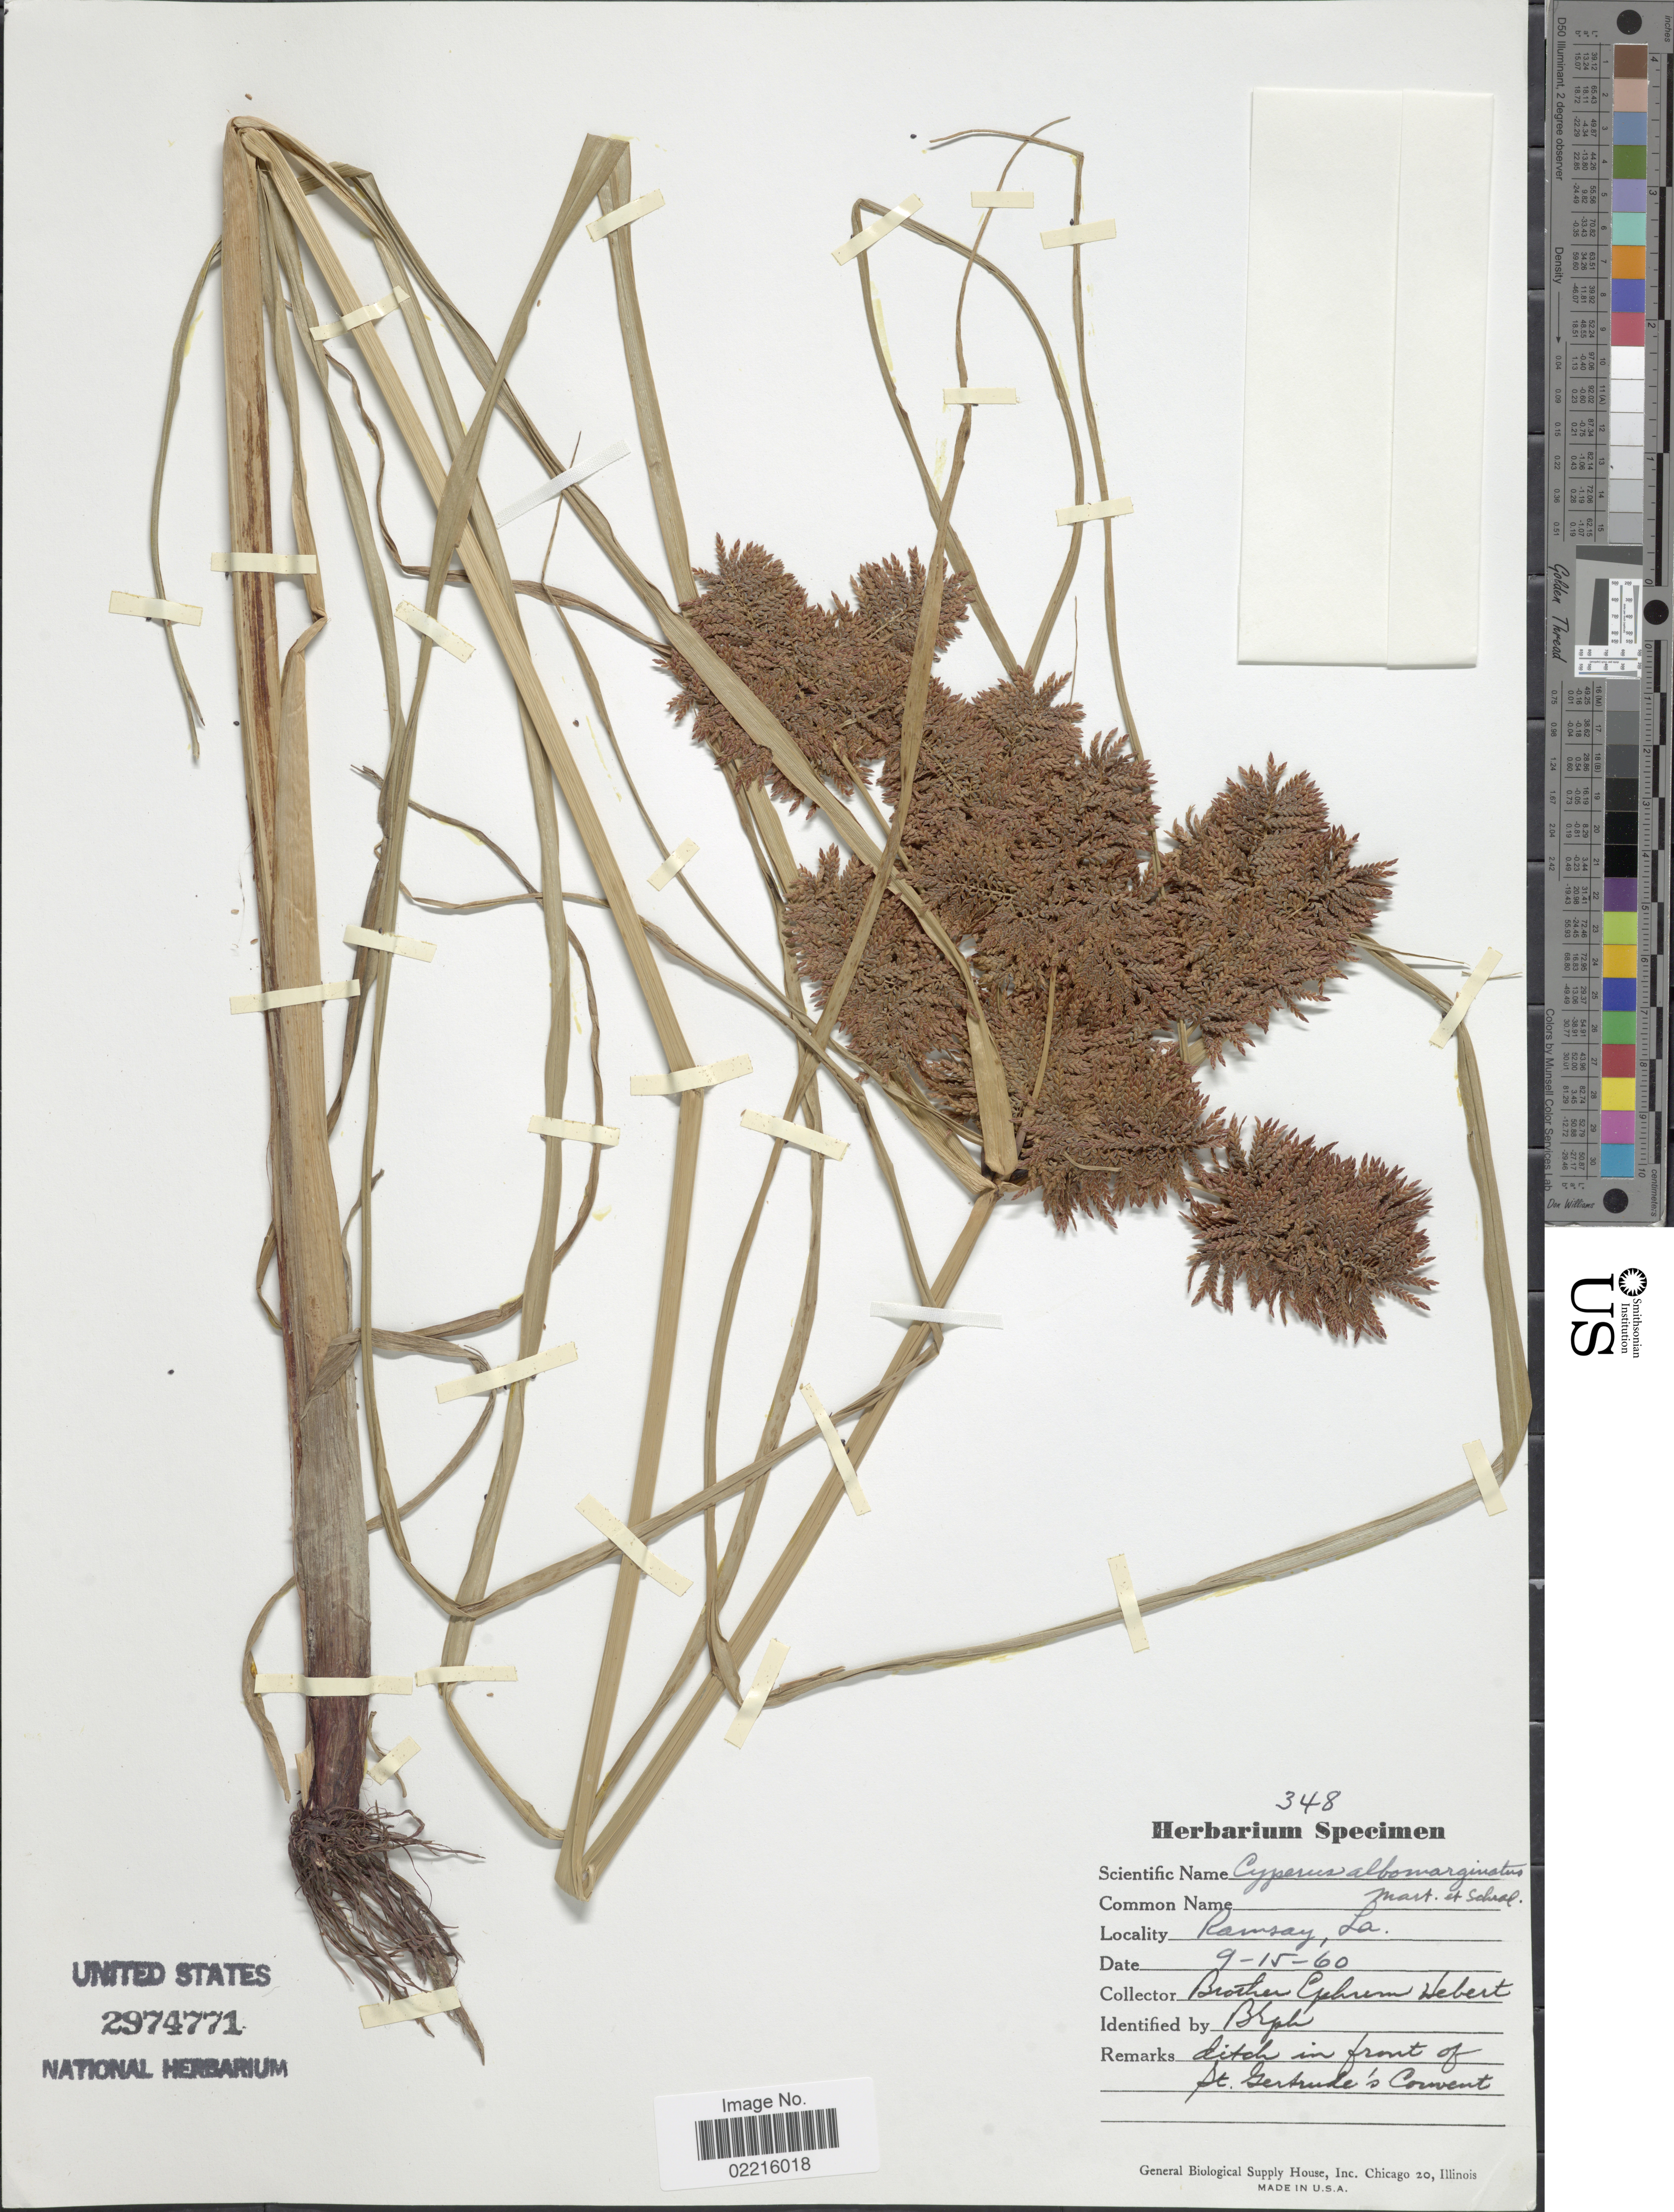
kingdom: Plantae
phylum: Tracheophyta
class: Liliopsida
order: Poales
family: Cyperaceae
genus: Cyperus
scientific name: Cyperus flavicomus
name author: Michx.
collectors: E. Hebert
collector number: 348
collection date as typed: Transcribed d/m/y: 15/9/60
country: United States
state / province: Louisiana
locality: Ramsay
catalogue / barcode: US 2974771